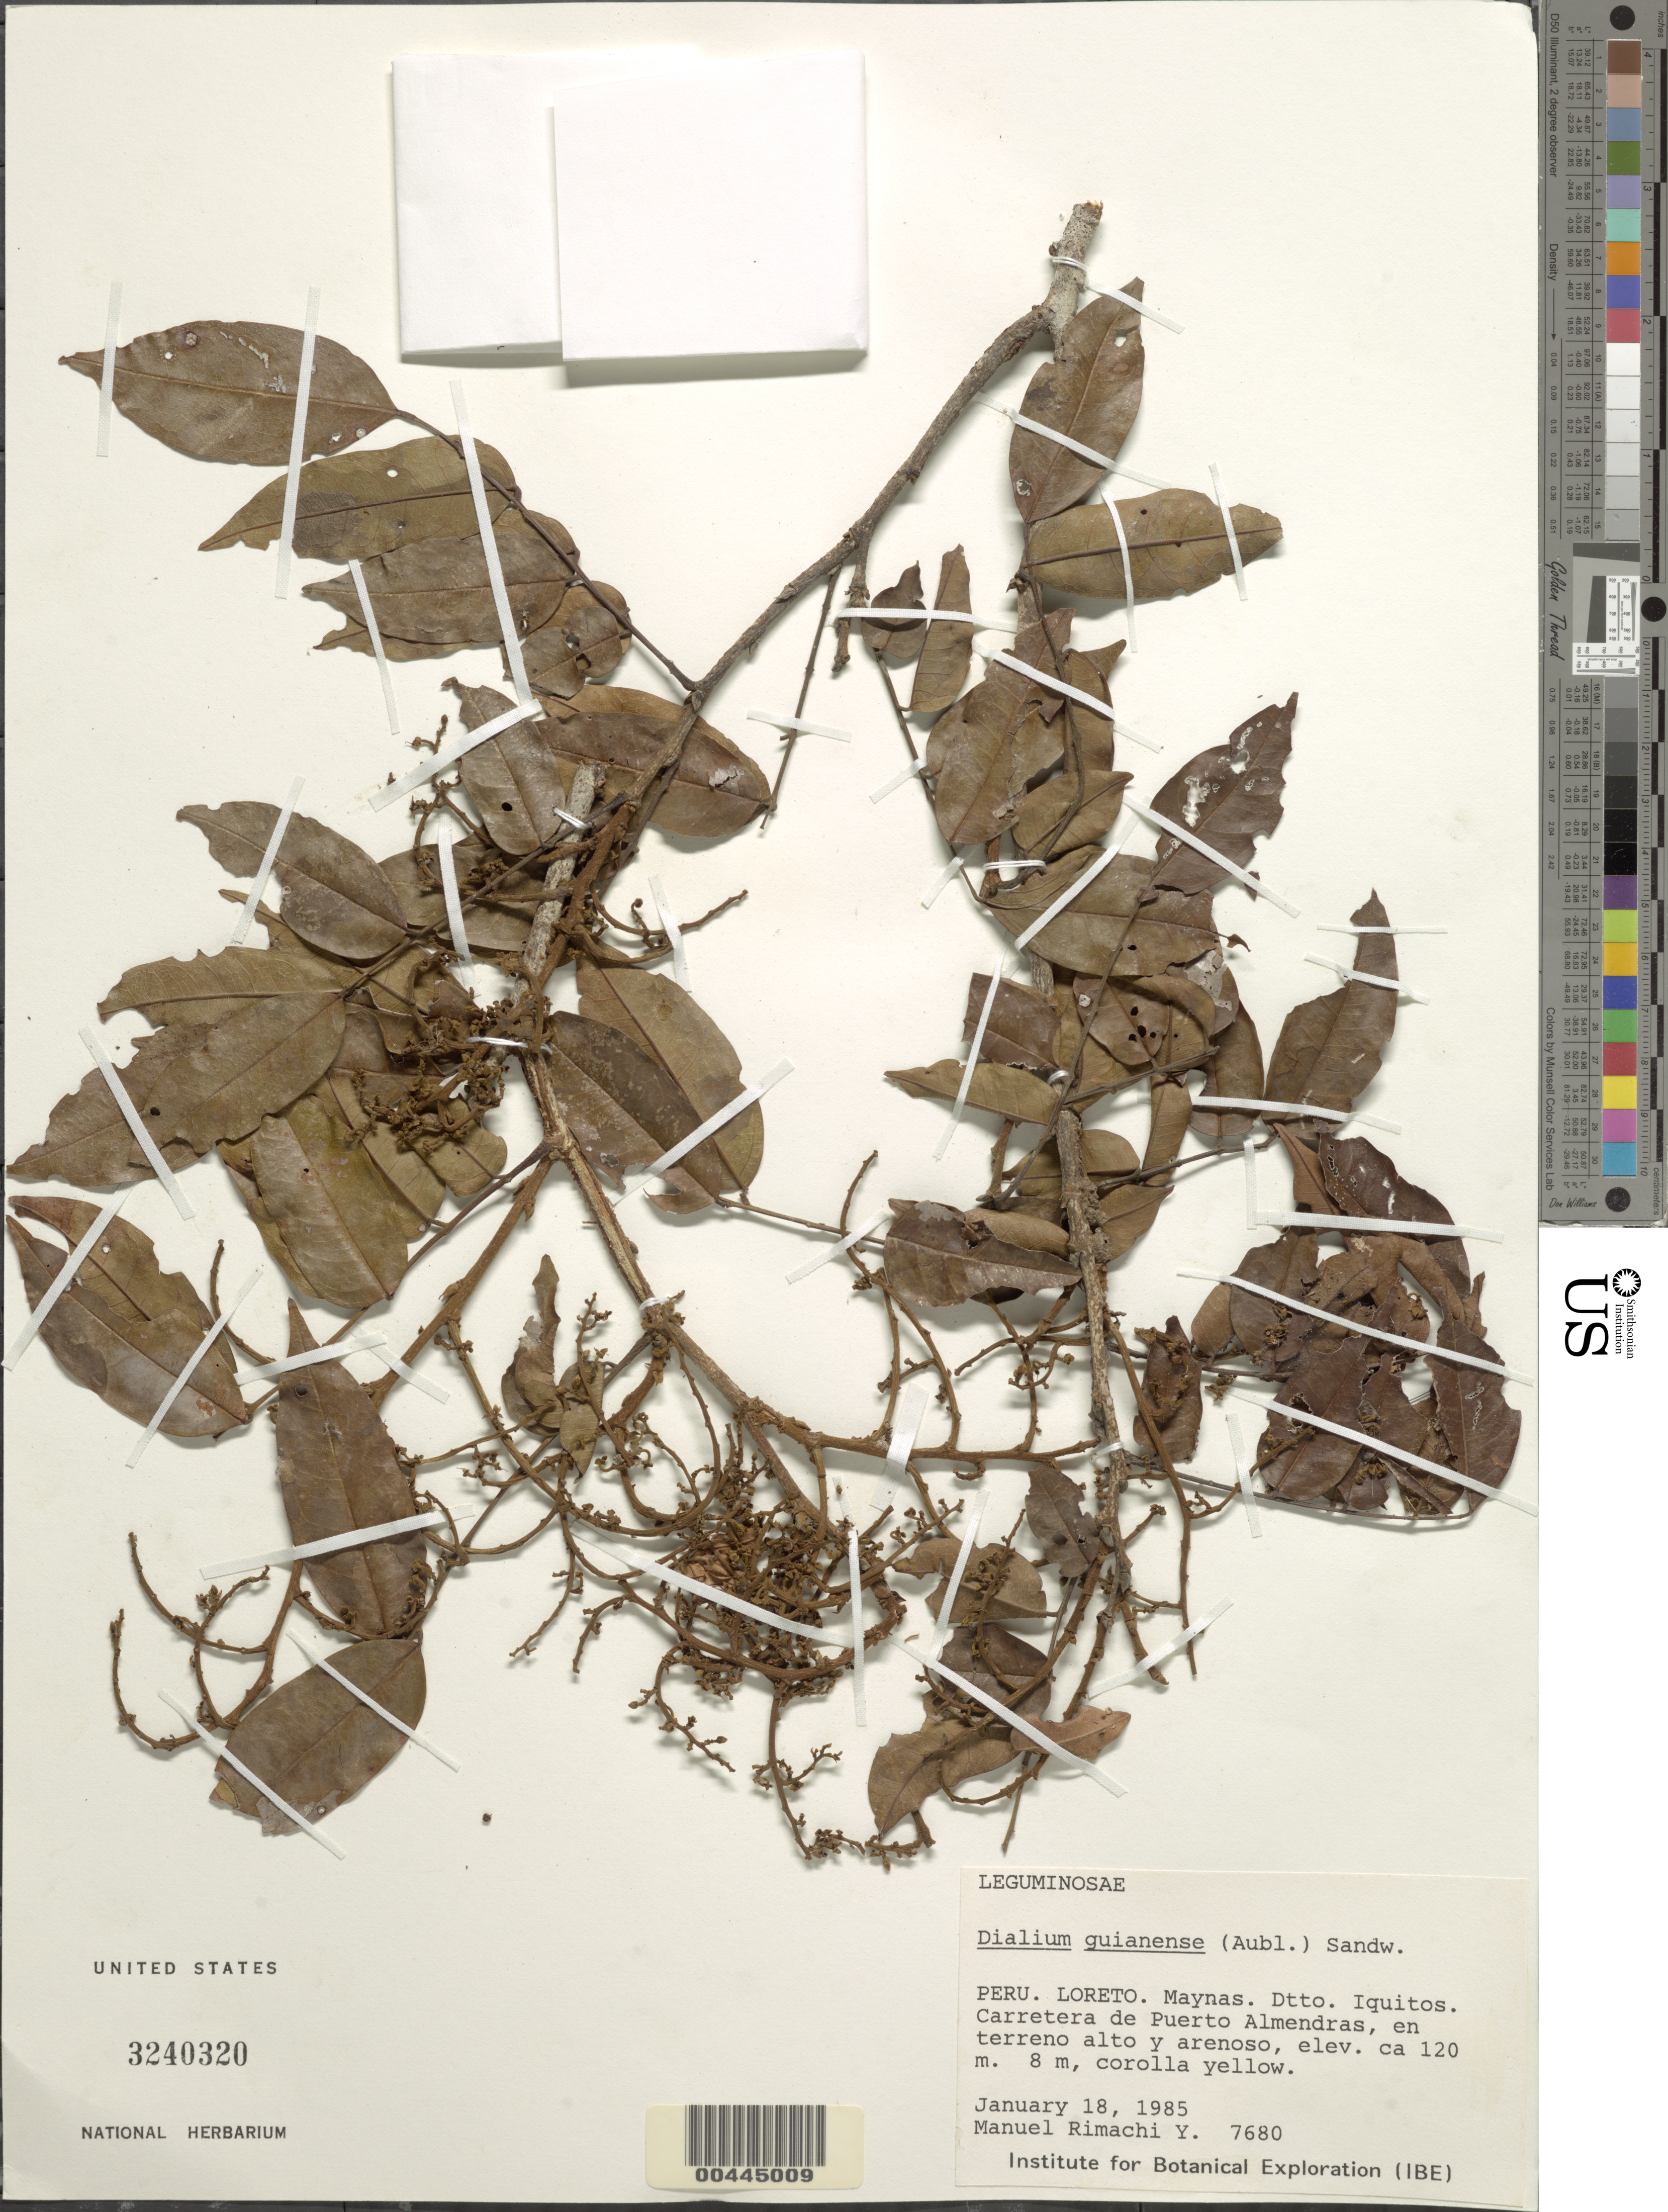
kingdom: Plantae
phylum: Tracheophyta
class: Magnoliopsida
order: Fabales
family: Fabaceae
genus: Dialium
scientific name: Dialium guianense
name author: (Aubl.) Sandwith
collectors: M. Rimachi Y.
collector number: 7680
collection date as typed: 18 Jan 1985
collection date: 1985-01-18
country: Peru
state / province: Loreto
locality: Maynas, iquitos, carretera de puerto almendras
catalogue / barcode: US 32400320